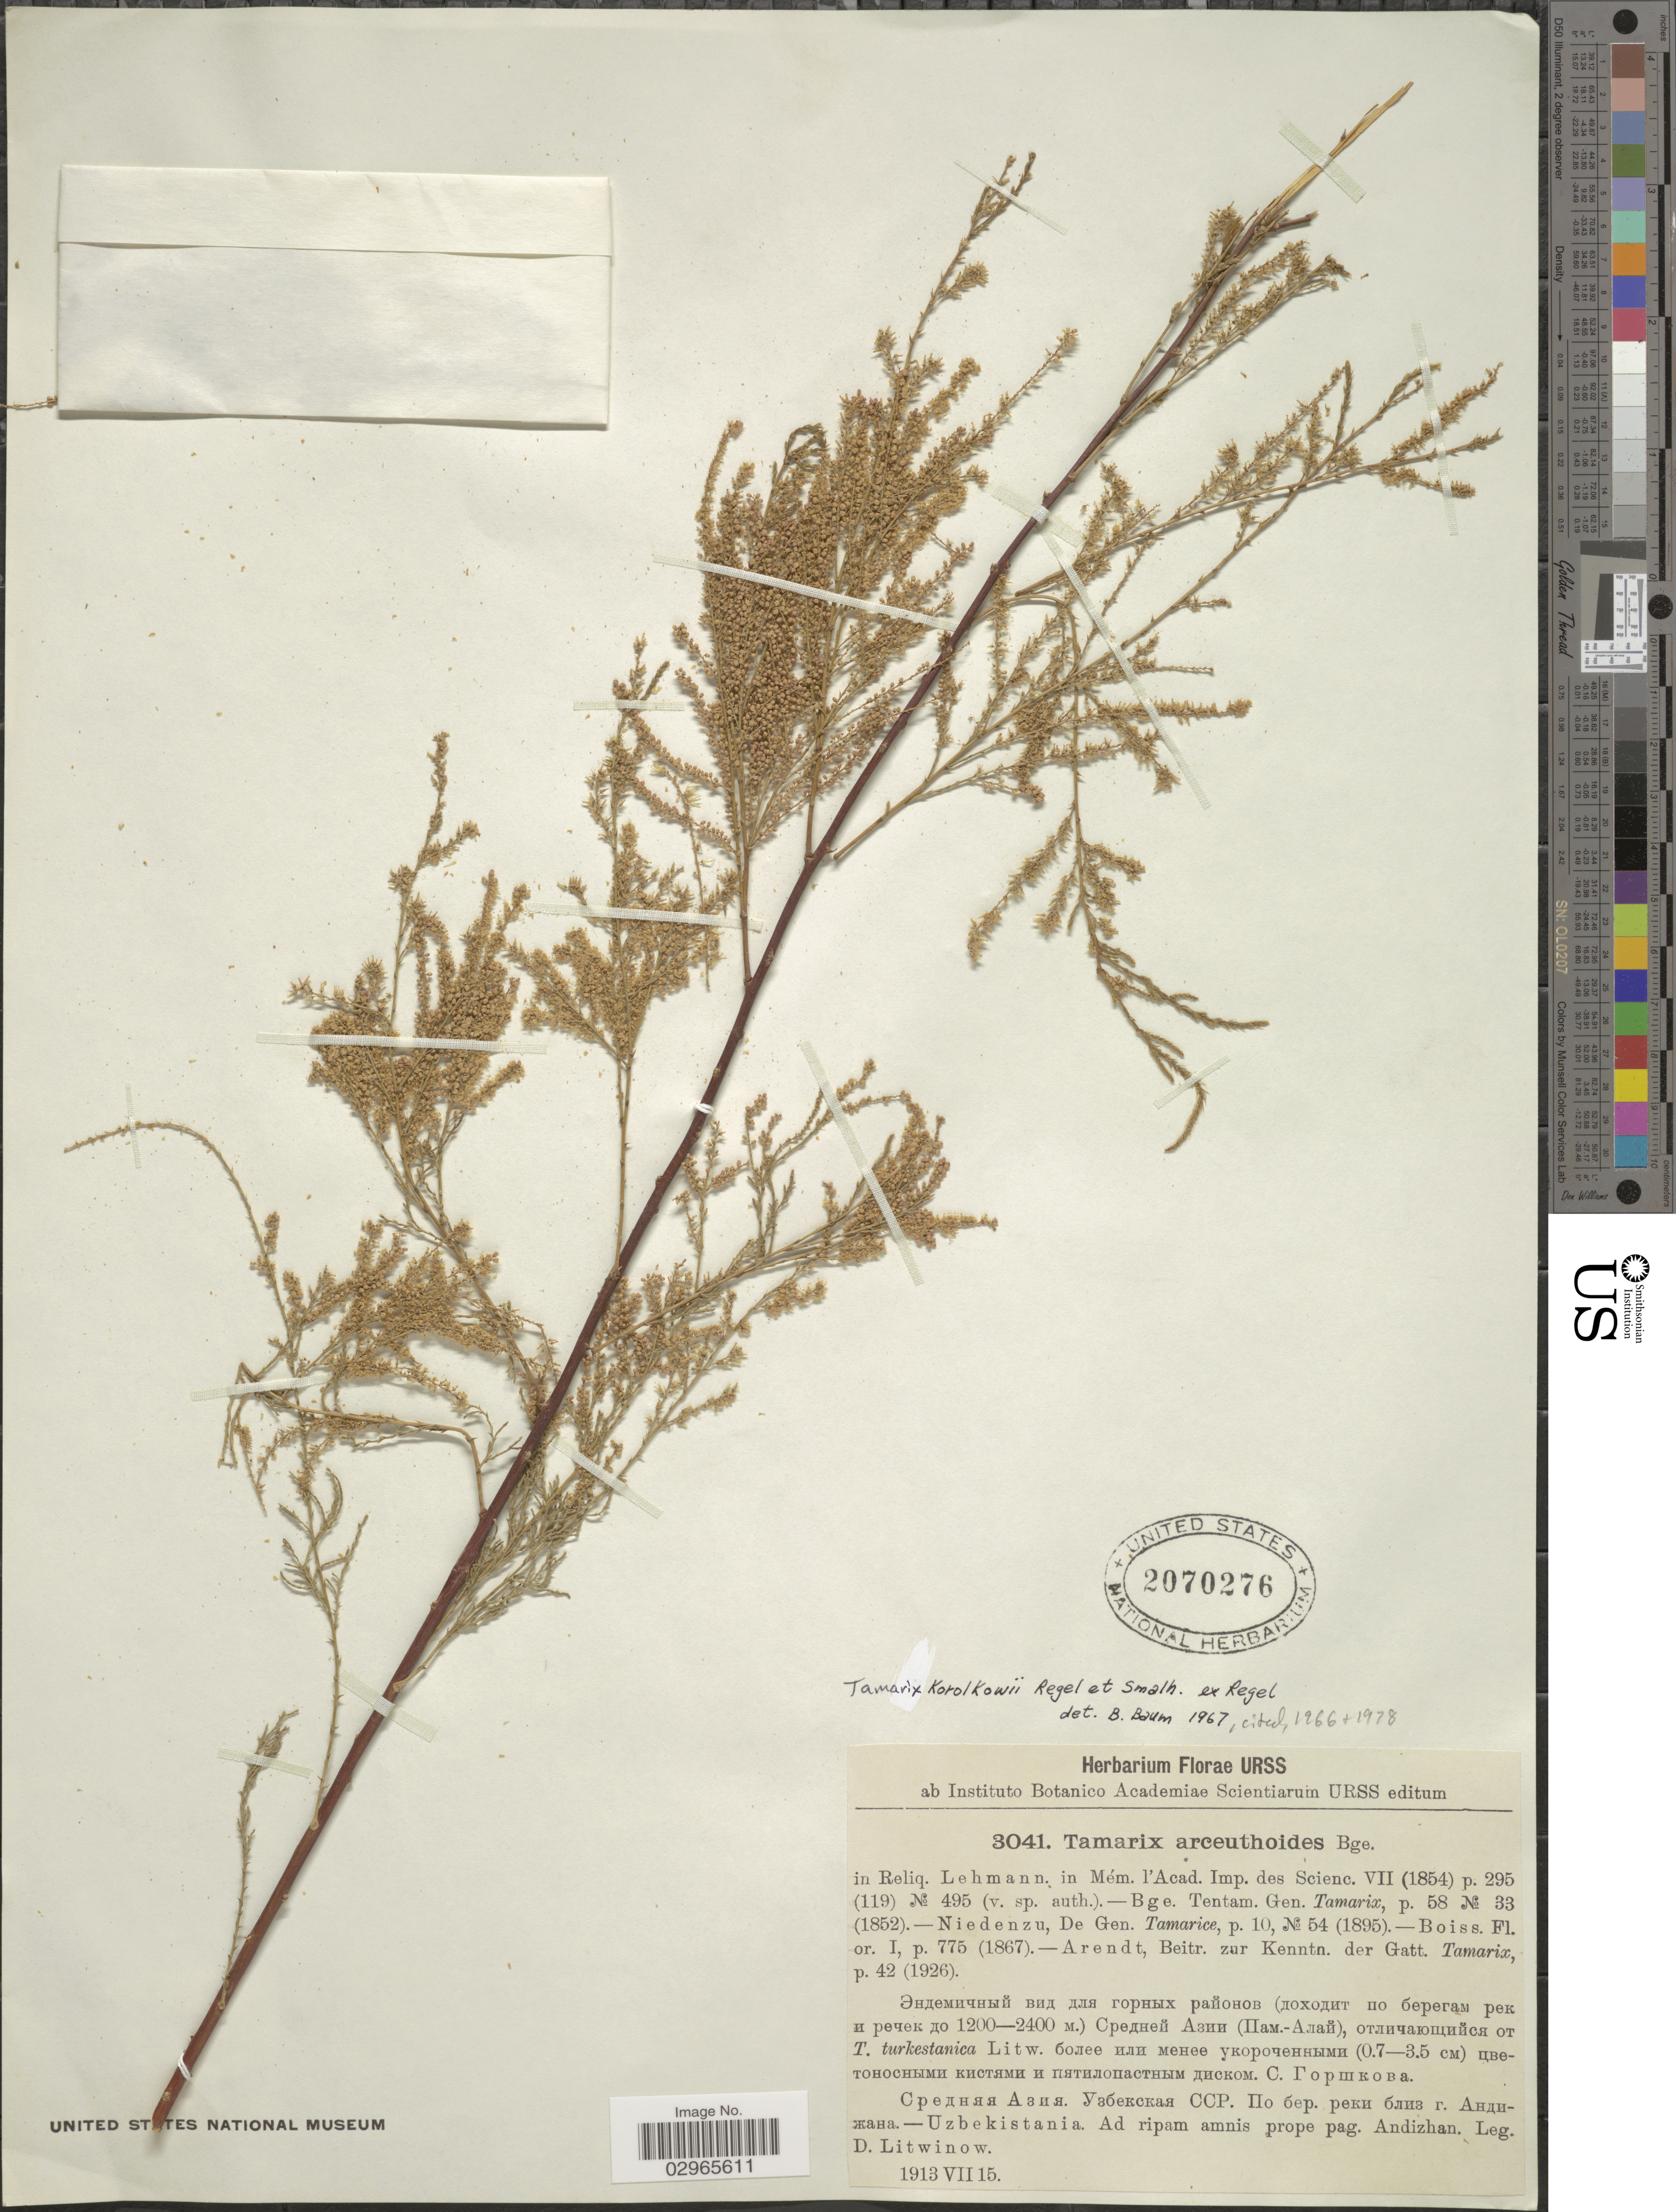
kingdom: Plantae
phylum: Tracheophyta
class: Magnoliopsida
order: Caryophyllales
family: Tamaricaceae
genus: Tamarix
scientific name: Tamarix korolkowii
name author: Regel & Schmalh. ex Regel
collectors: D. Litwinow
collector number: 3041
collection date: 1913-07-15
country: Uzbekistan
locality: Uzbekistania. Ad ripam amnis prope pag. Andizhan.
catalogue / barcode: US 2070276